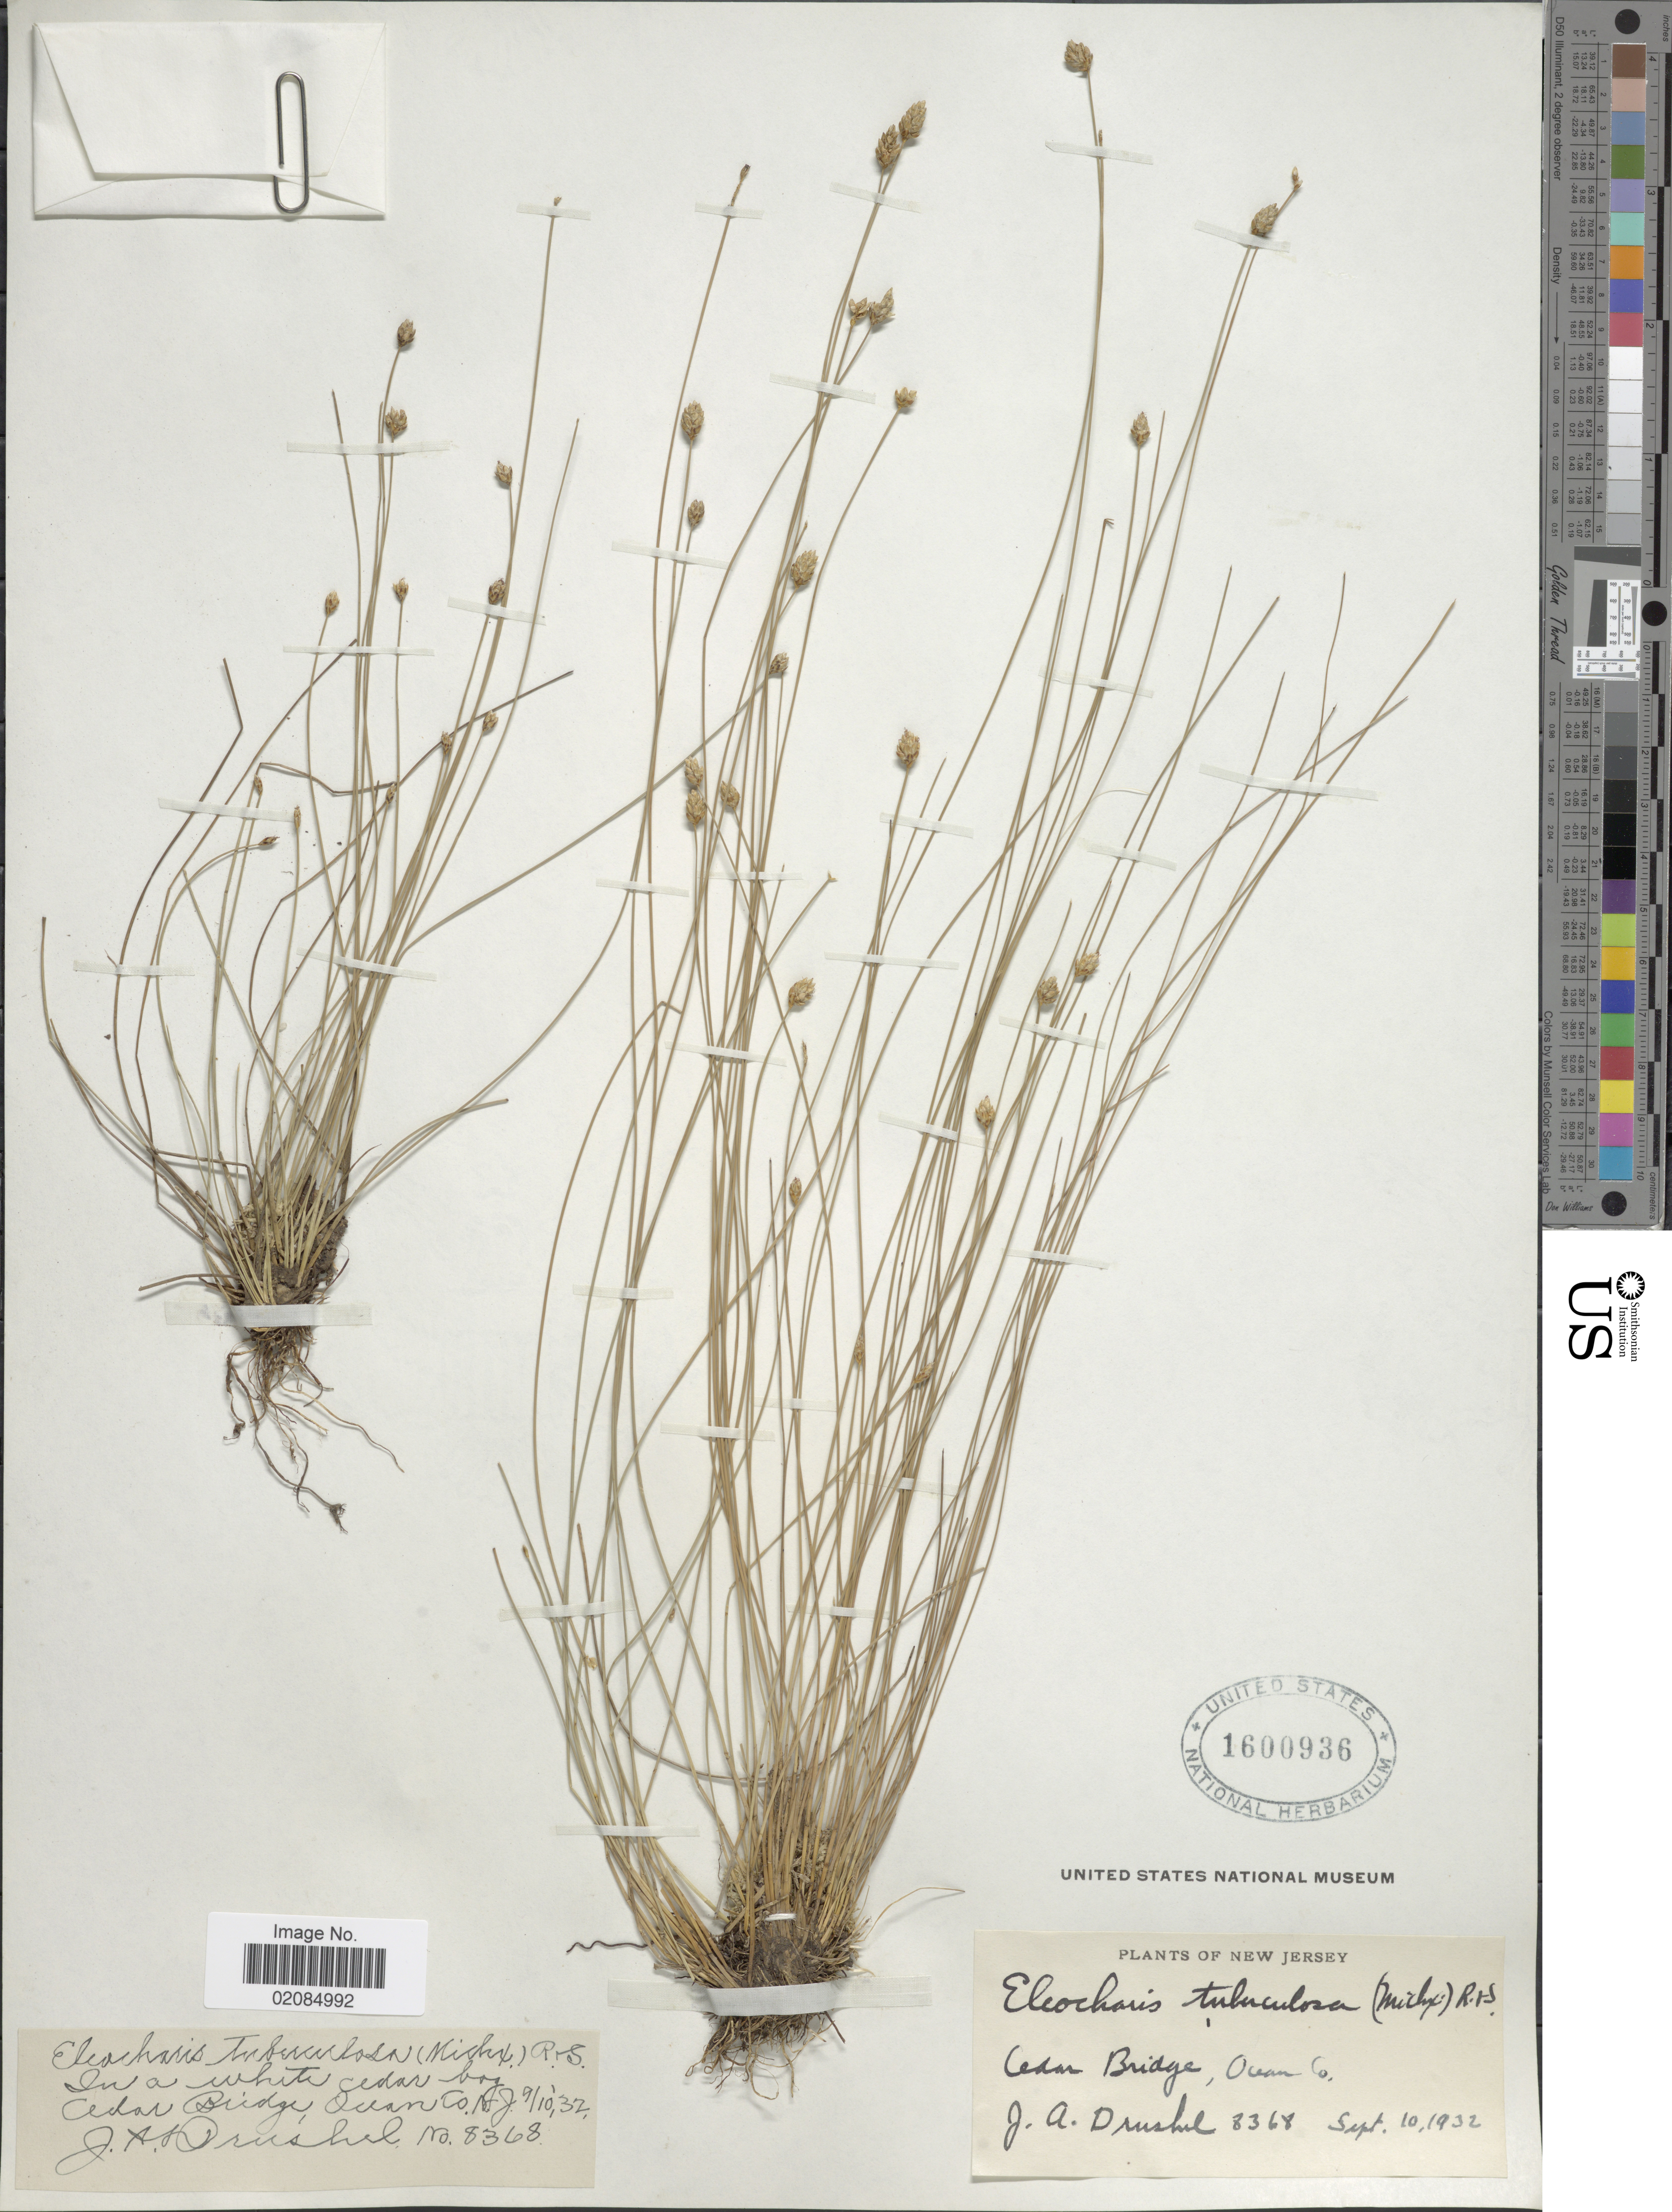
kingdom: Plantae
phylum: Tracheophyta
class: Liliopsida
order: Poales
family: Cyperaceae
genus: Eleocharis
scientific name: Eleocharis tuberculosa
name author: (Michx.) Roem. & Schult.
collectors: J. A. Drushel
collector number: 8368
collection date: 1932-09-10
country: United States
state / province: New Jersey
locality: Cedar Bridge, Ocean Co., in a white cedar bog.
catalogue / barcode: US 1600936